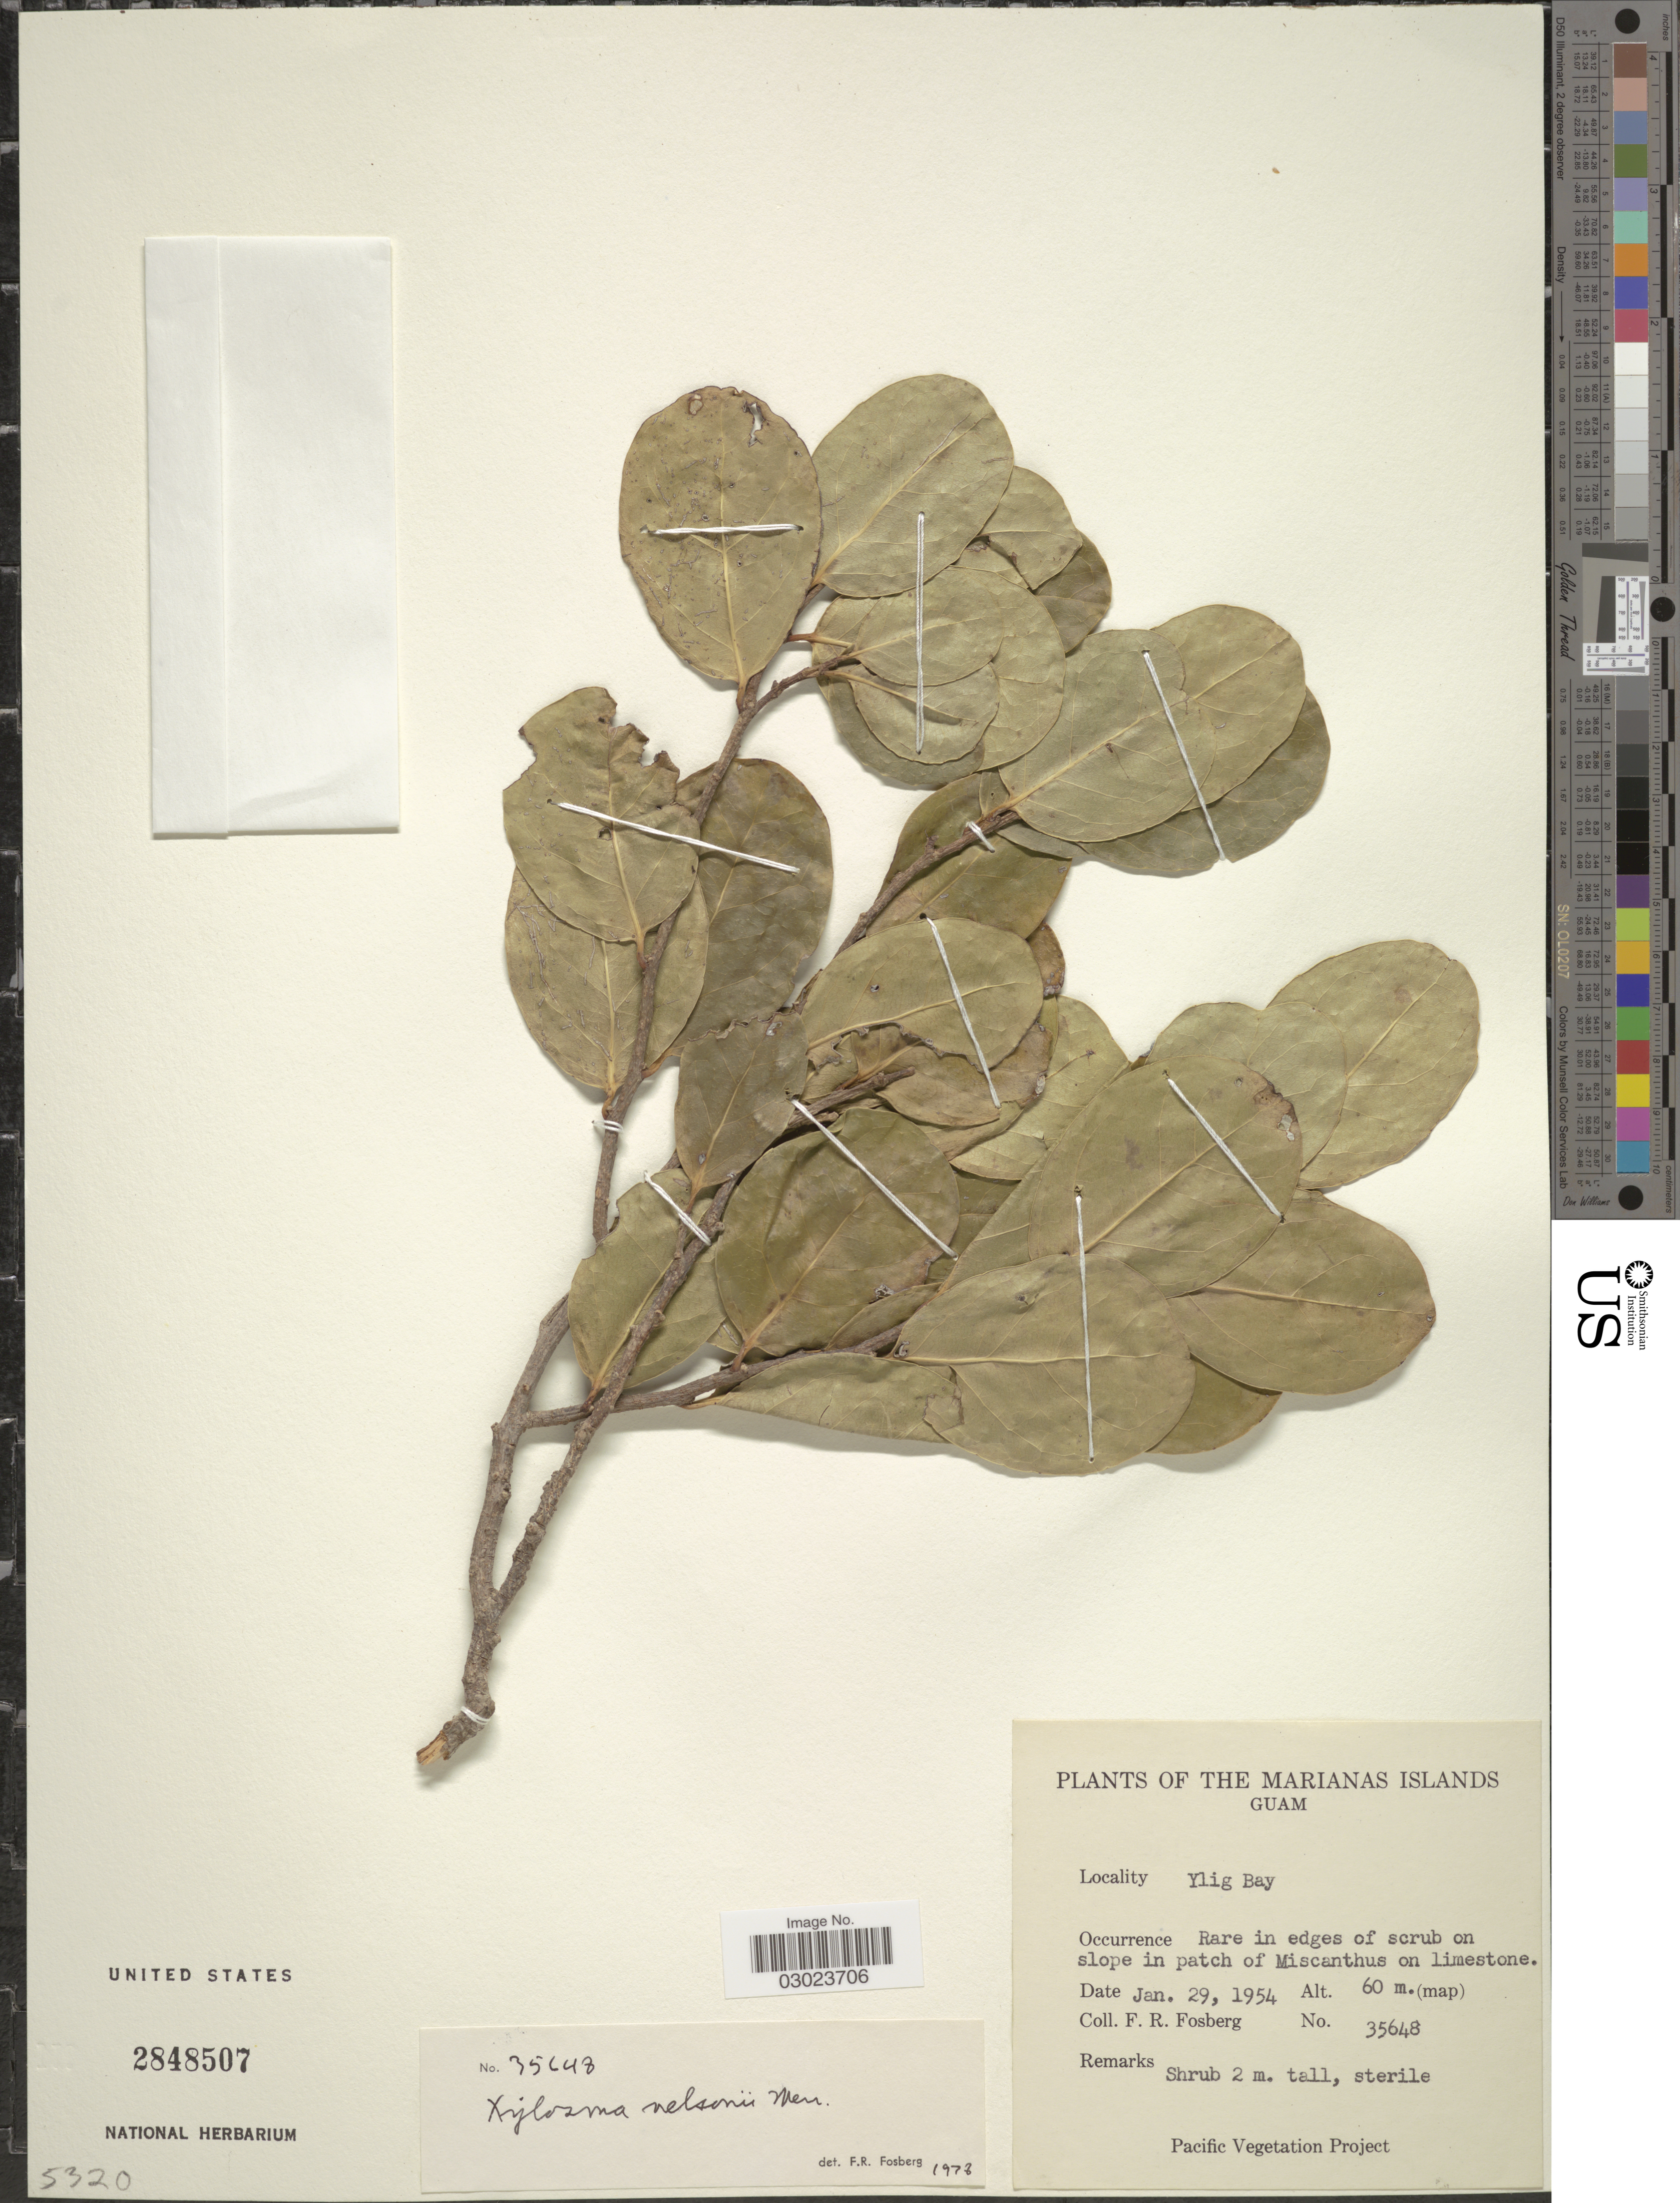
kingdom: Plantae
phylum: Tracheophyta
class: Magnoliopsida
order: Malpighiales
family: Salicaceae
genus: Xylosma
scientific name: Xylosma nelsonii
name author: Merr.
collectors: F. R. Fosberg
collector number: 35648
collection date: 1954-01-29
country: Guam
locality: The Marianas Islands. Ylig Bay. Rare in edges of scrub on slope in patch of Miscanthus on limestone.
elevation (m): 60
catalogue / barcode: US 2848507